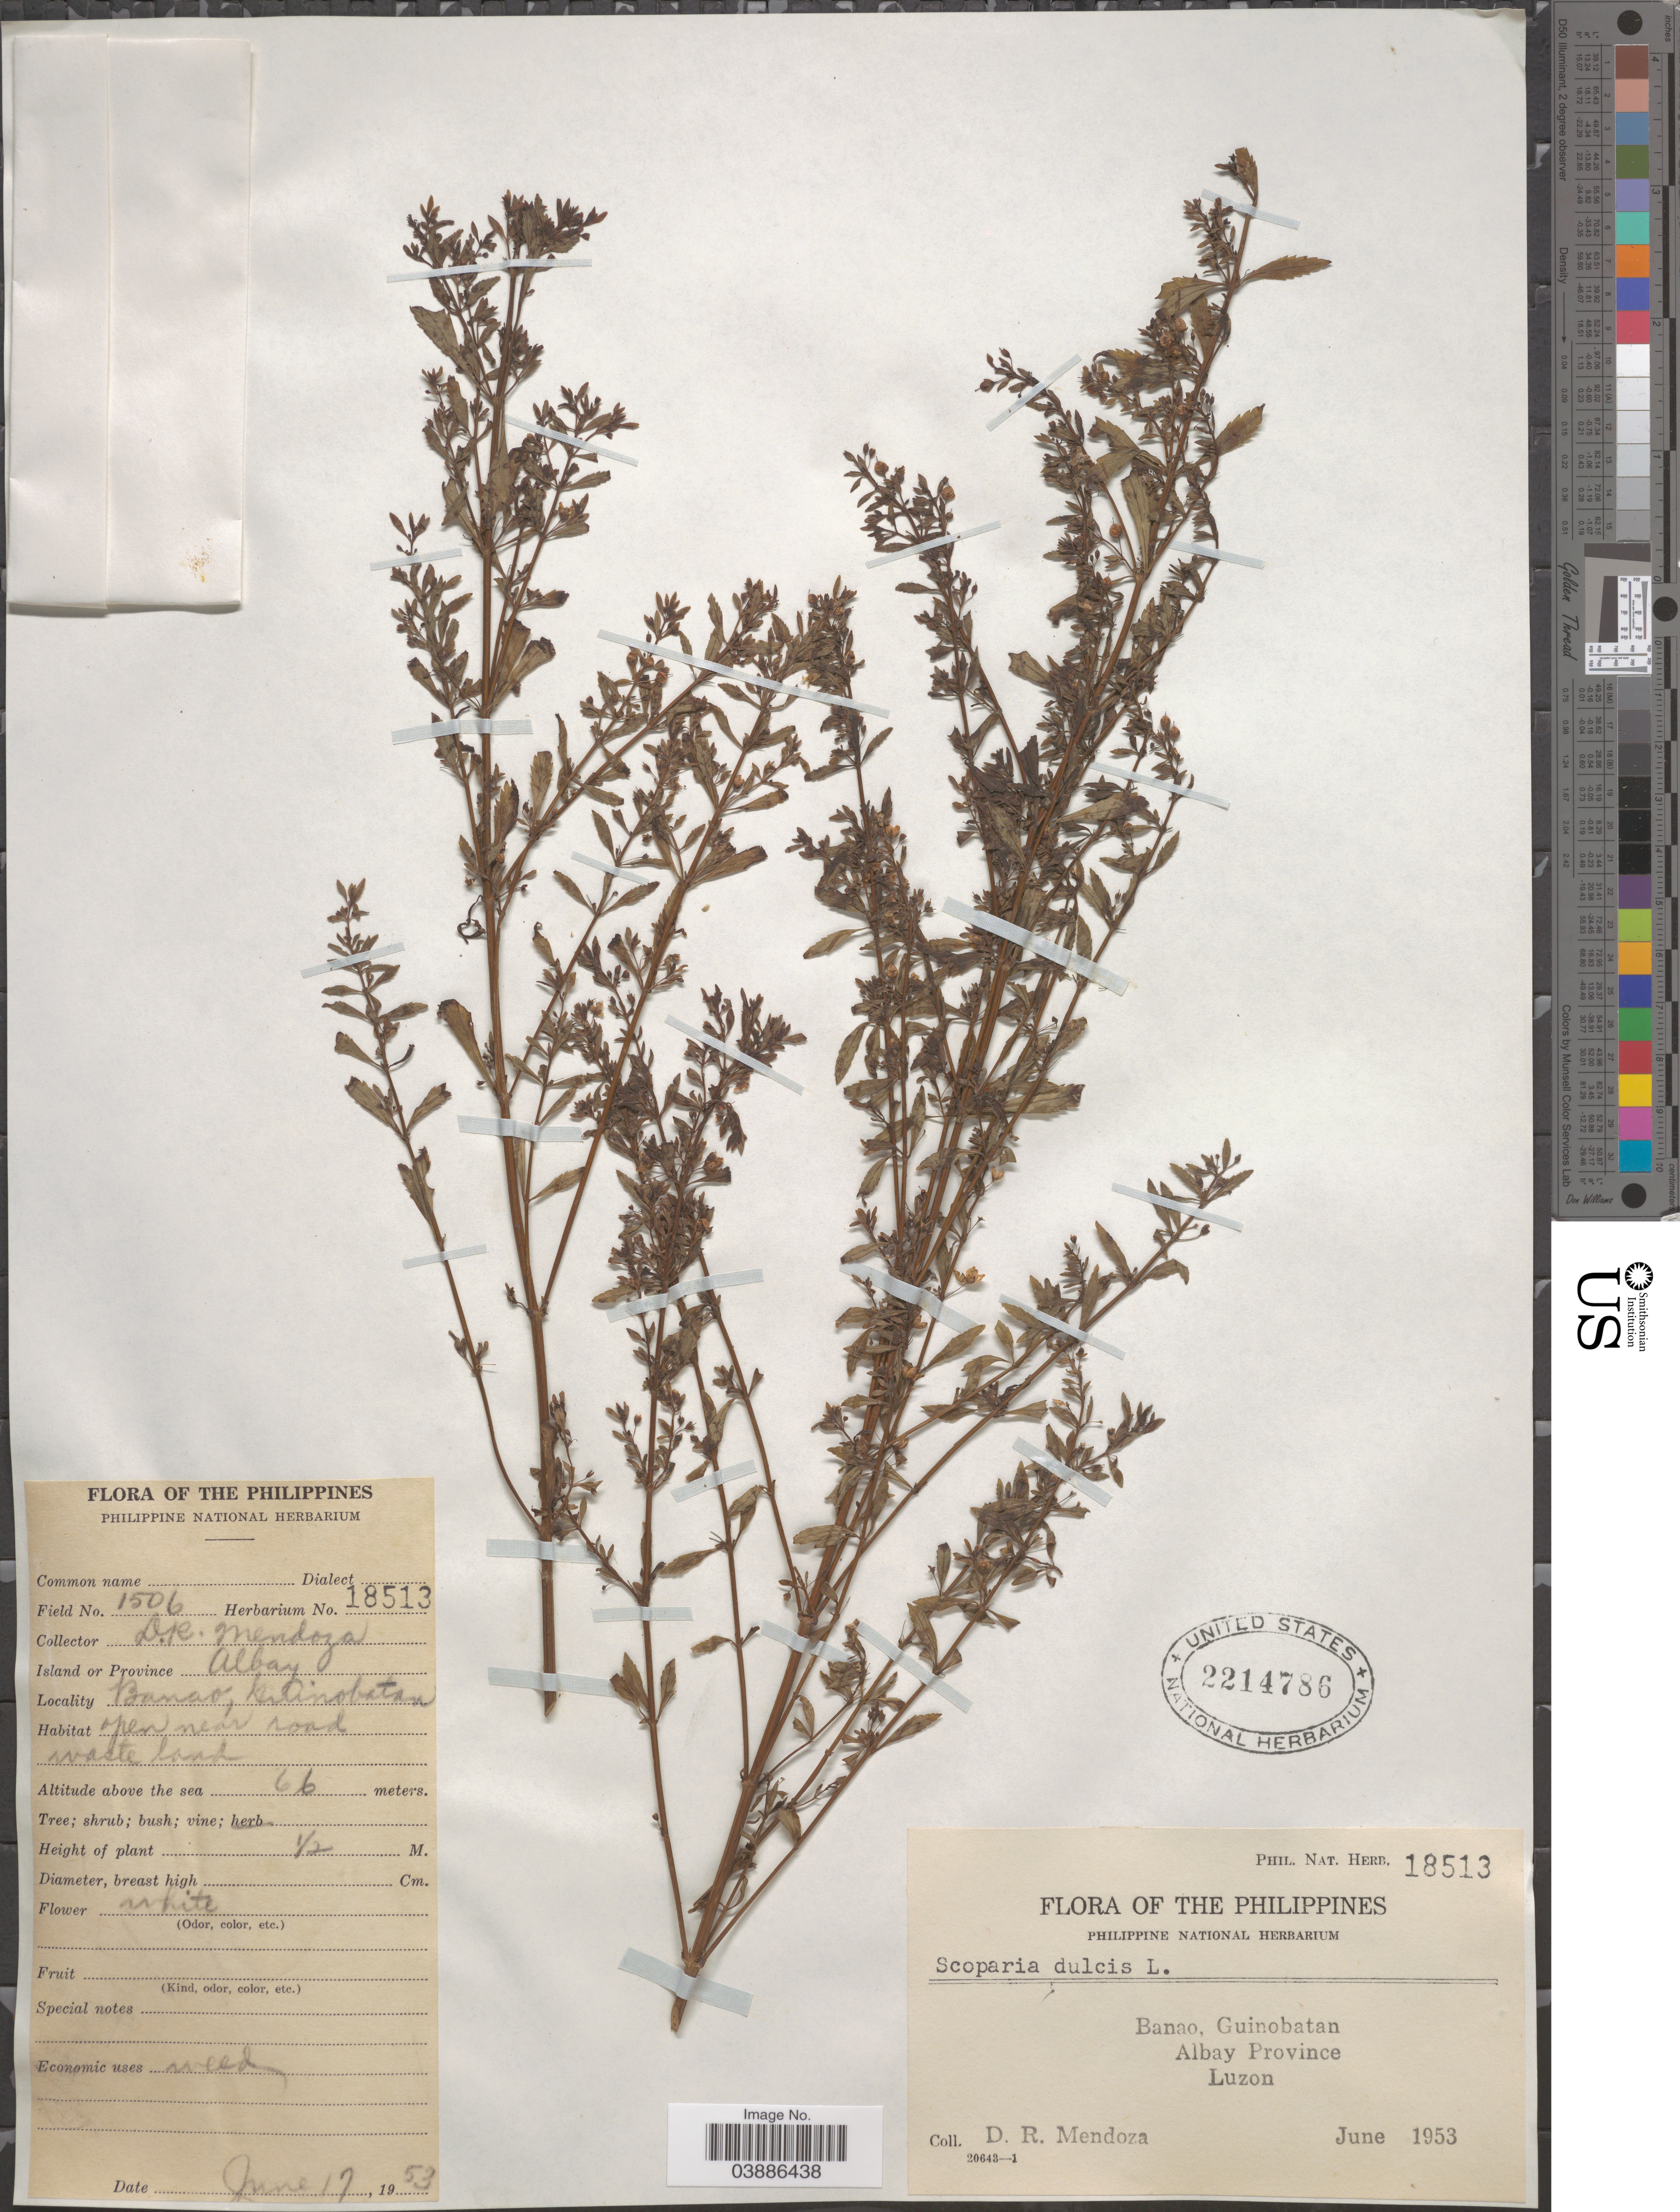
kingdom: Plantae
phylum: Tracheophyta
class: Magnoliopsida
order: Lamiales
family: Plantaginaceae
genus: Scoparia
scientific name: Scoparia dulcis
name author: L.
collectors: D. Mendoza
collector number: Phil. Nat. Herb. 18513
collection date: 1953-06-17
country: Philippines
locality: Banao, Guinobatan. Albay Province. Luzon.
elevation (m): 66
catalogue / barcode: US 2214786